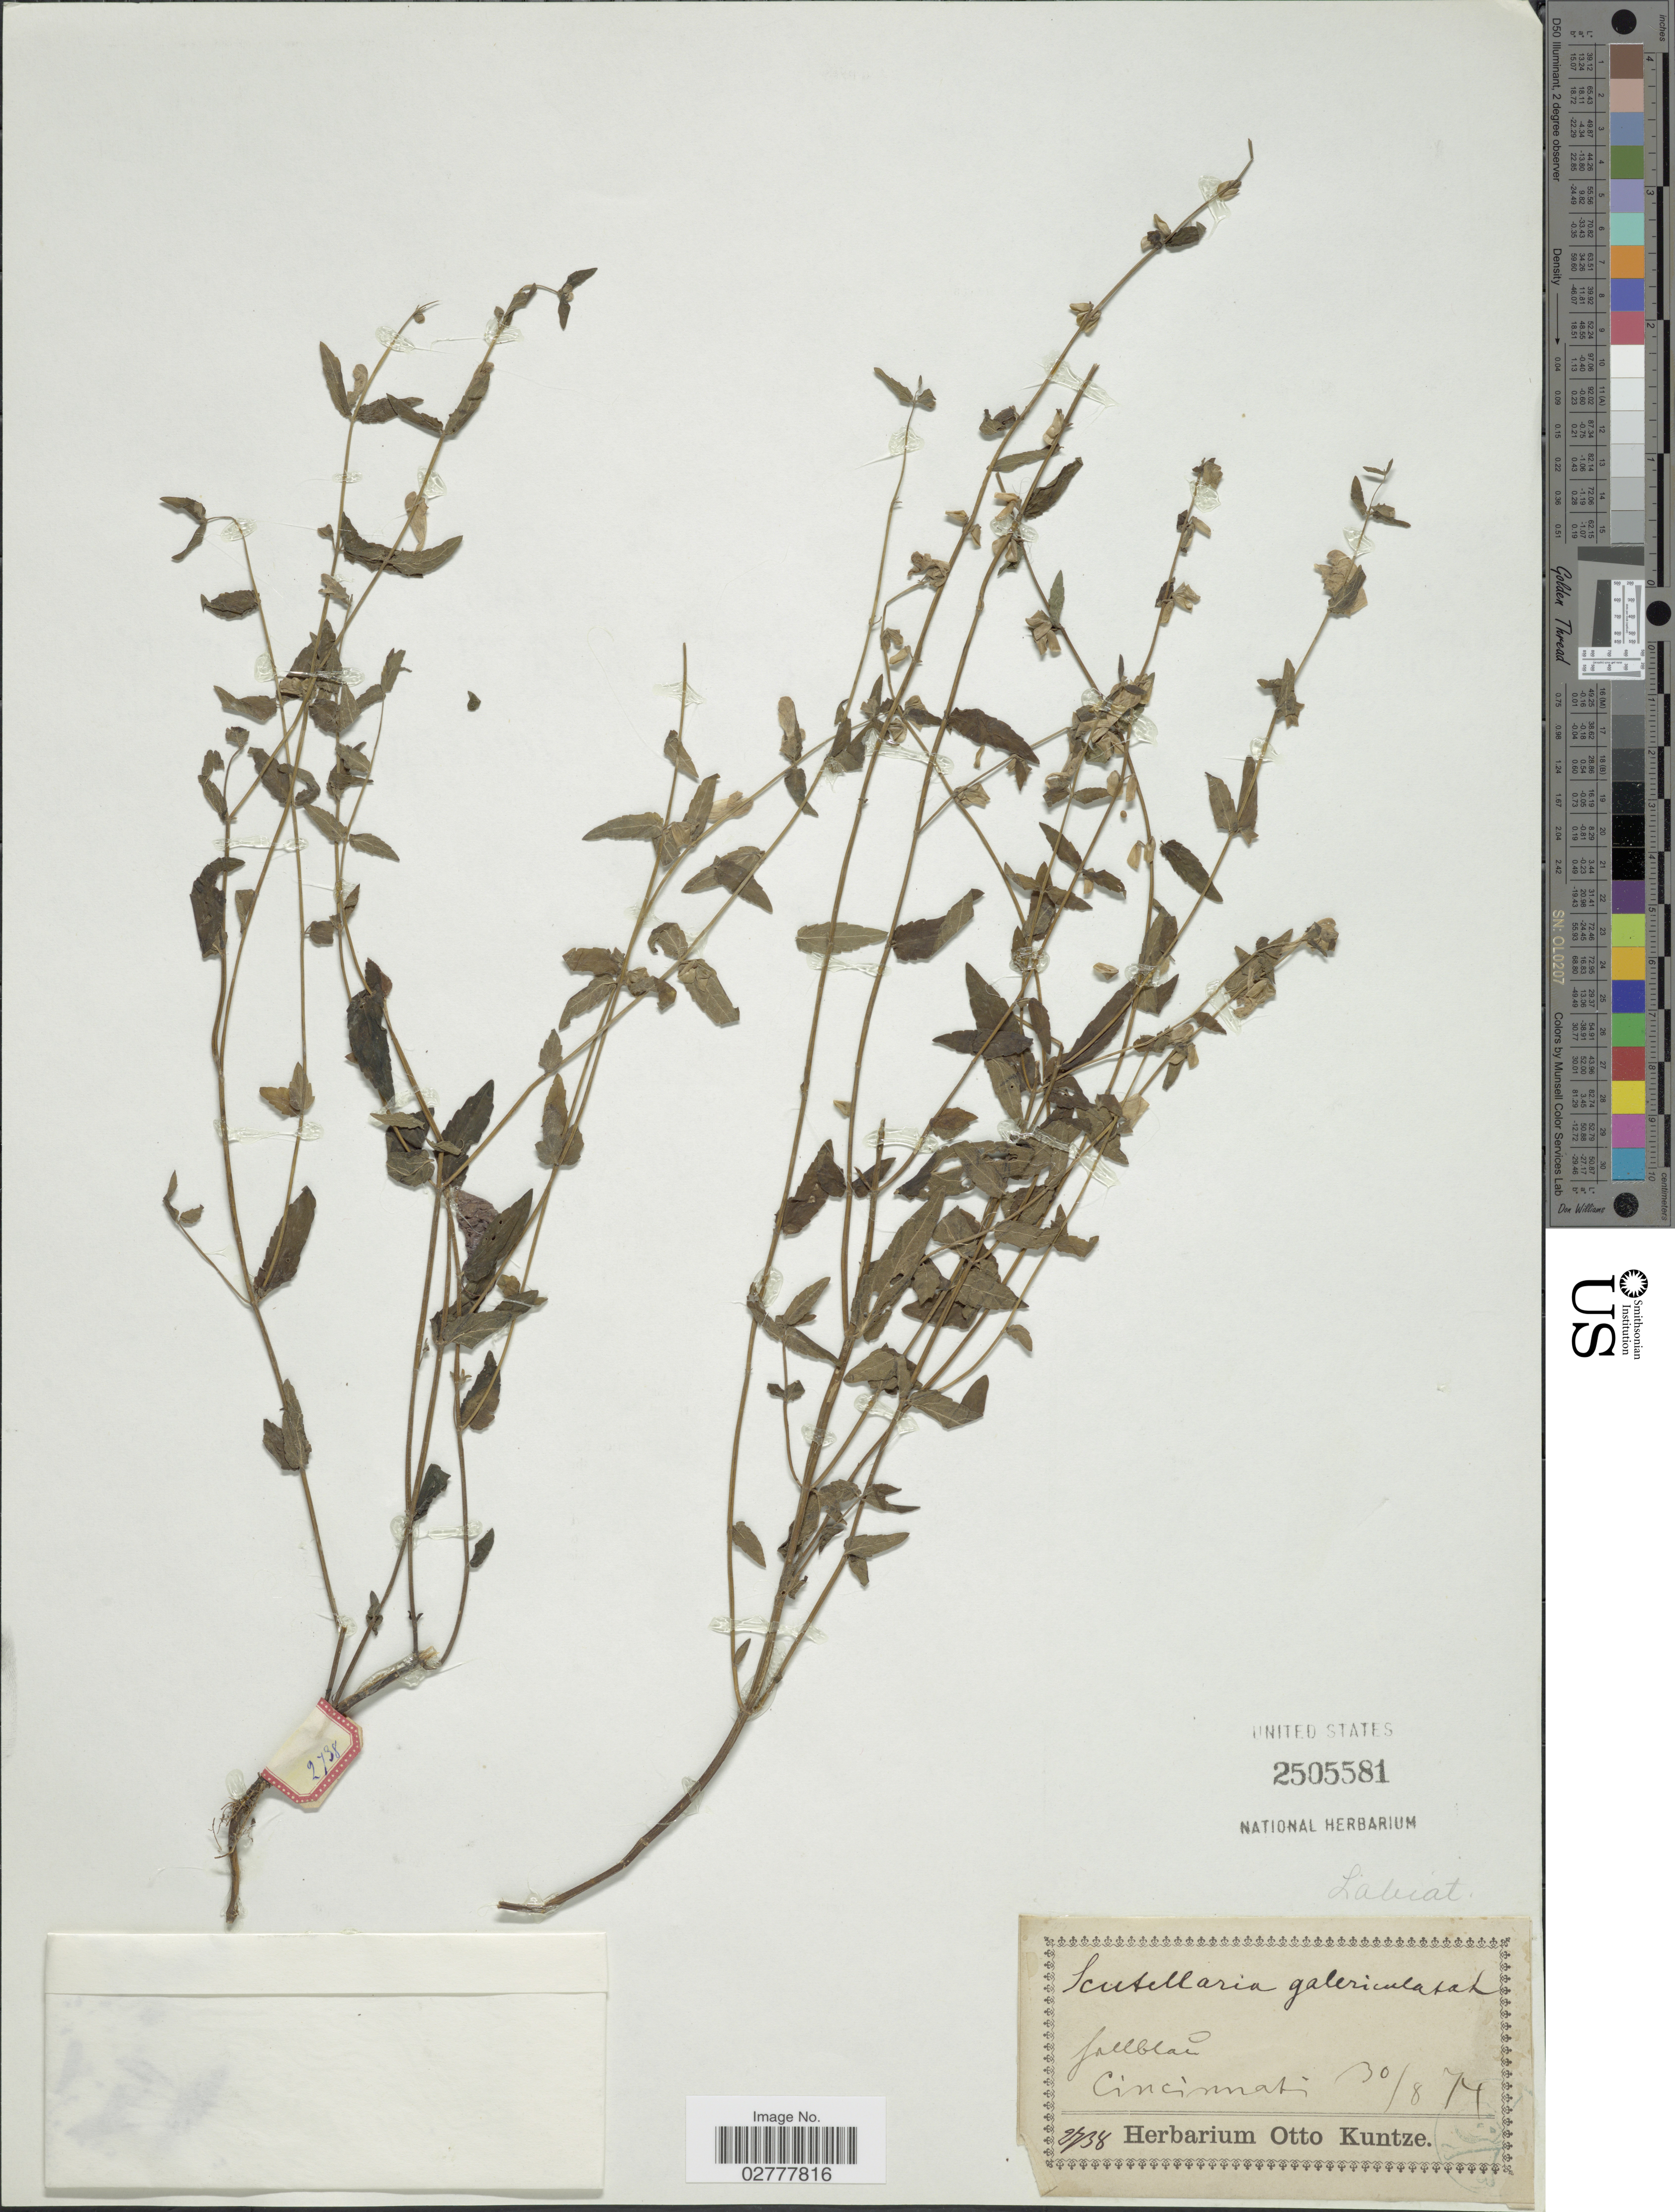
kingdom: Plantae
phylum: Tracheophyta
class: Magnoliopsida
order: Lamiales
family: Lamiaceae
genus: Scutellaria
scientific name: Scutellaria galericulata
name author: L.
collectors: ex herb. Otto Kuntze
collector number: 2738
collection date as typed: Transcribed d/m/y: 30/8/74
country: United States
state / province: Ohio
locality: Fallblair. Cincinnati.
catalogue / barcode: US 2505581